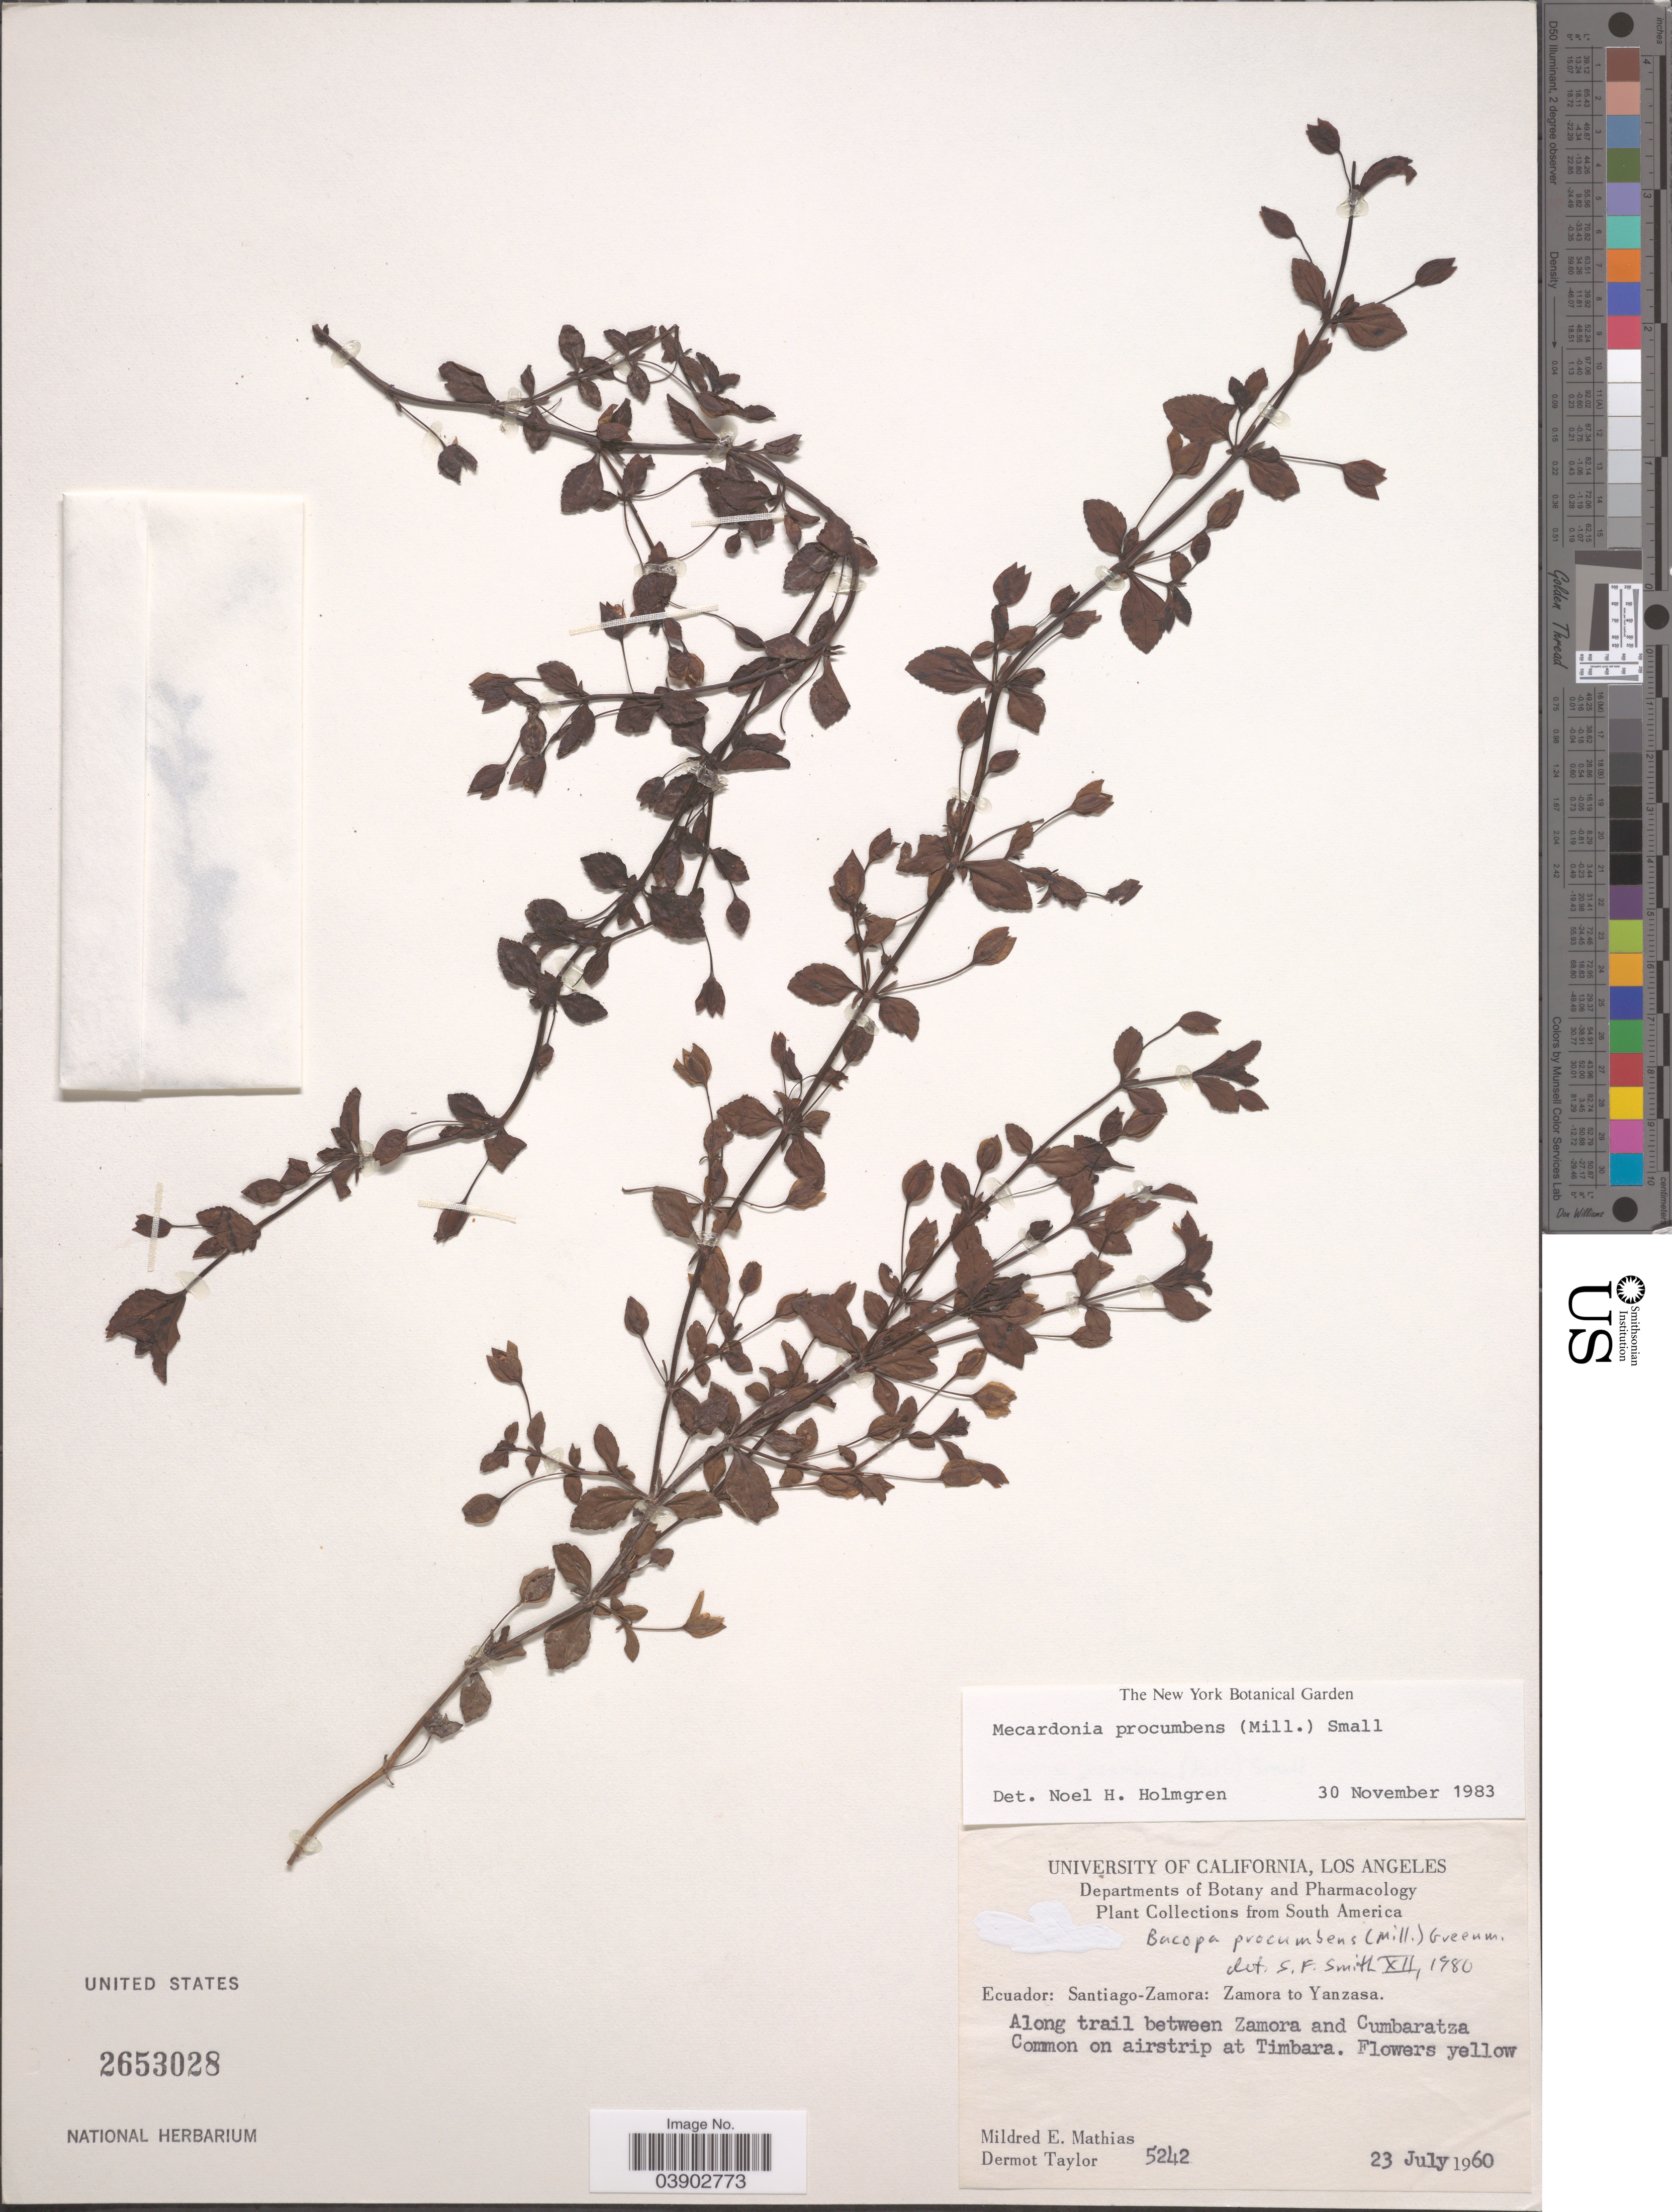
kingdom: Plantae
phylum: Tracheophyta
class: Magnoliopsida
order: Lamiales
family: Plantaginaceae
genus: Mecardonia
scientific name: Mecardonia procumbens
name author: (Mill.) Small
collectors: M. E. Mathias & D. Taylor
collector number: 5242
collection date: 1960-07-23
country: Ecuador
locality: Santiago-Zamora: Zamora to Yanzasa. Along trail between Zamora and Cumbaratza. Common on airstrip at Timbara.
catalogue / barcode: US 2653028